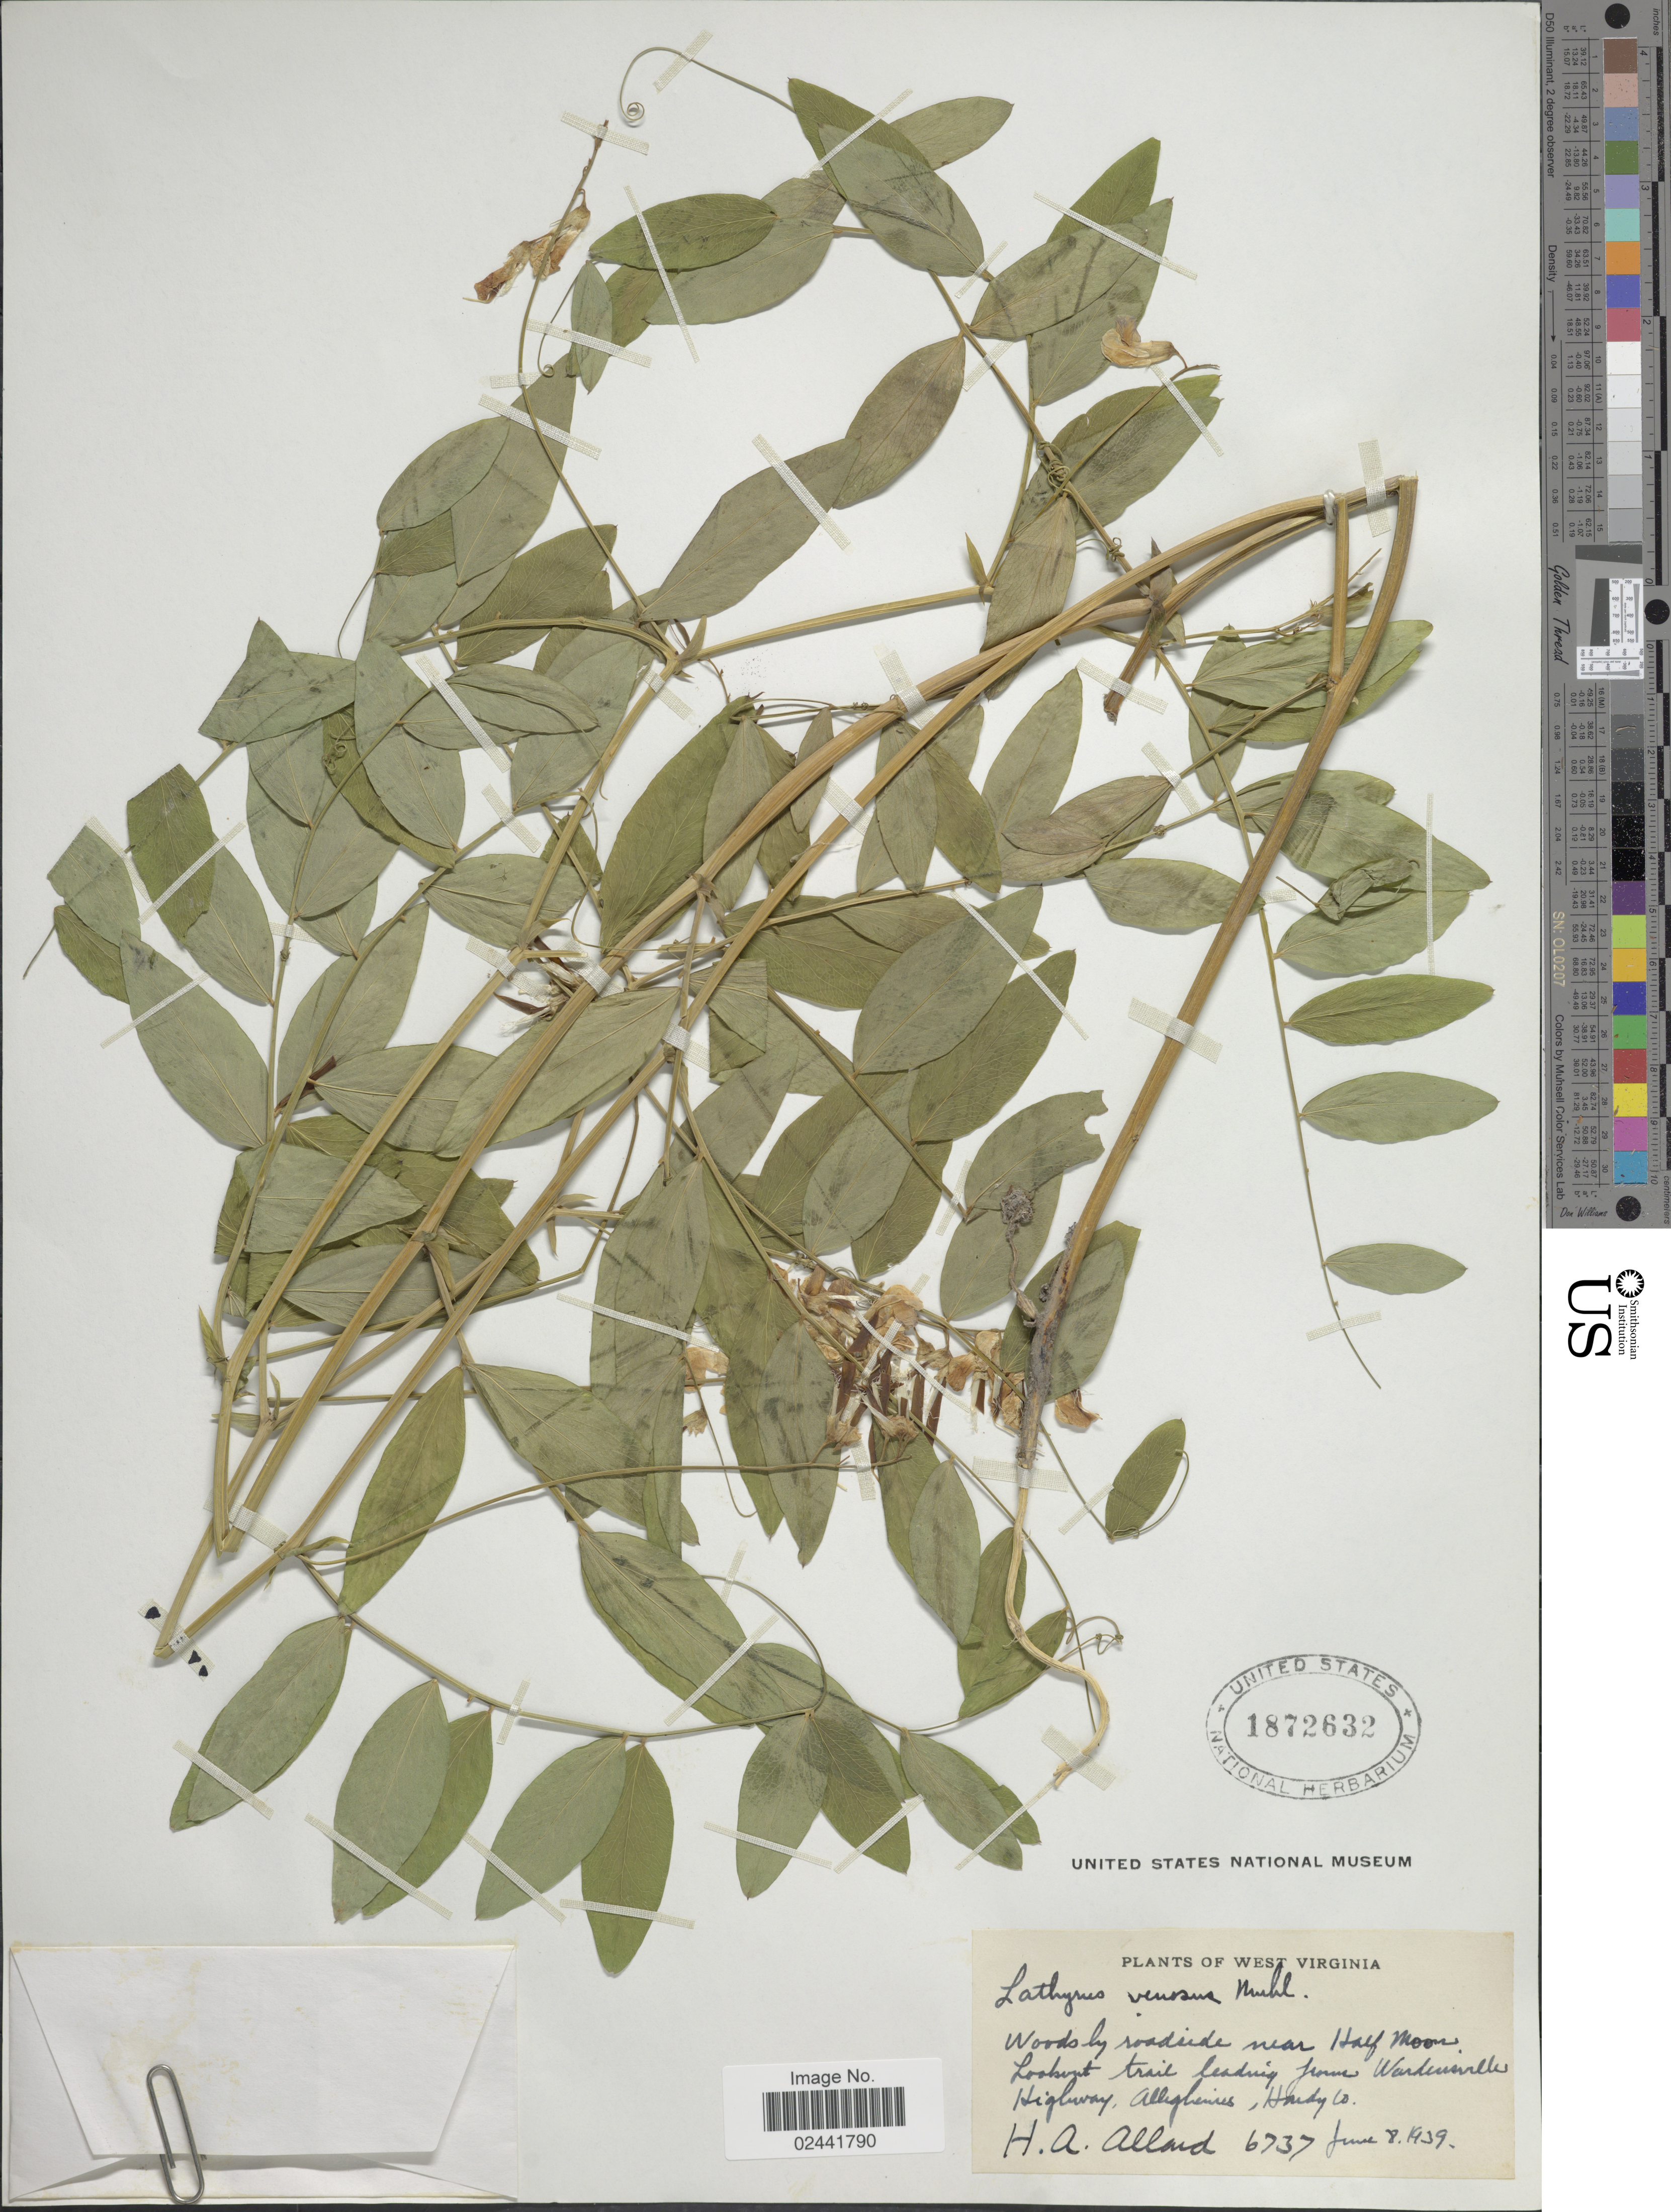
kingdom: Plantae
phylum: Tracheophyta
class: Magnoliopsida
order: Fabales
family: Fabaceae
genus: Lathyrus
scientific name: Lathyrus venosus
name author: Muhl. ex Willd.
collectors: H. A. Allard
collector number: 6737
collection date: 1939-06-08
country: United States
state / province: West Virginia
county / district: Hardy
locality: Woods by roadside near Half Moon Lookout trail leading from Wardensville Highway, Alleghenies, Hardy Co.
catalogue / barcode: US 1872632